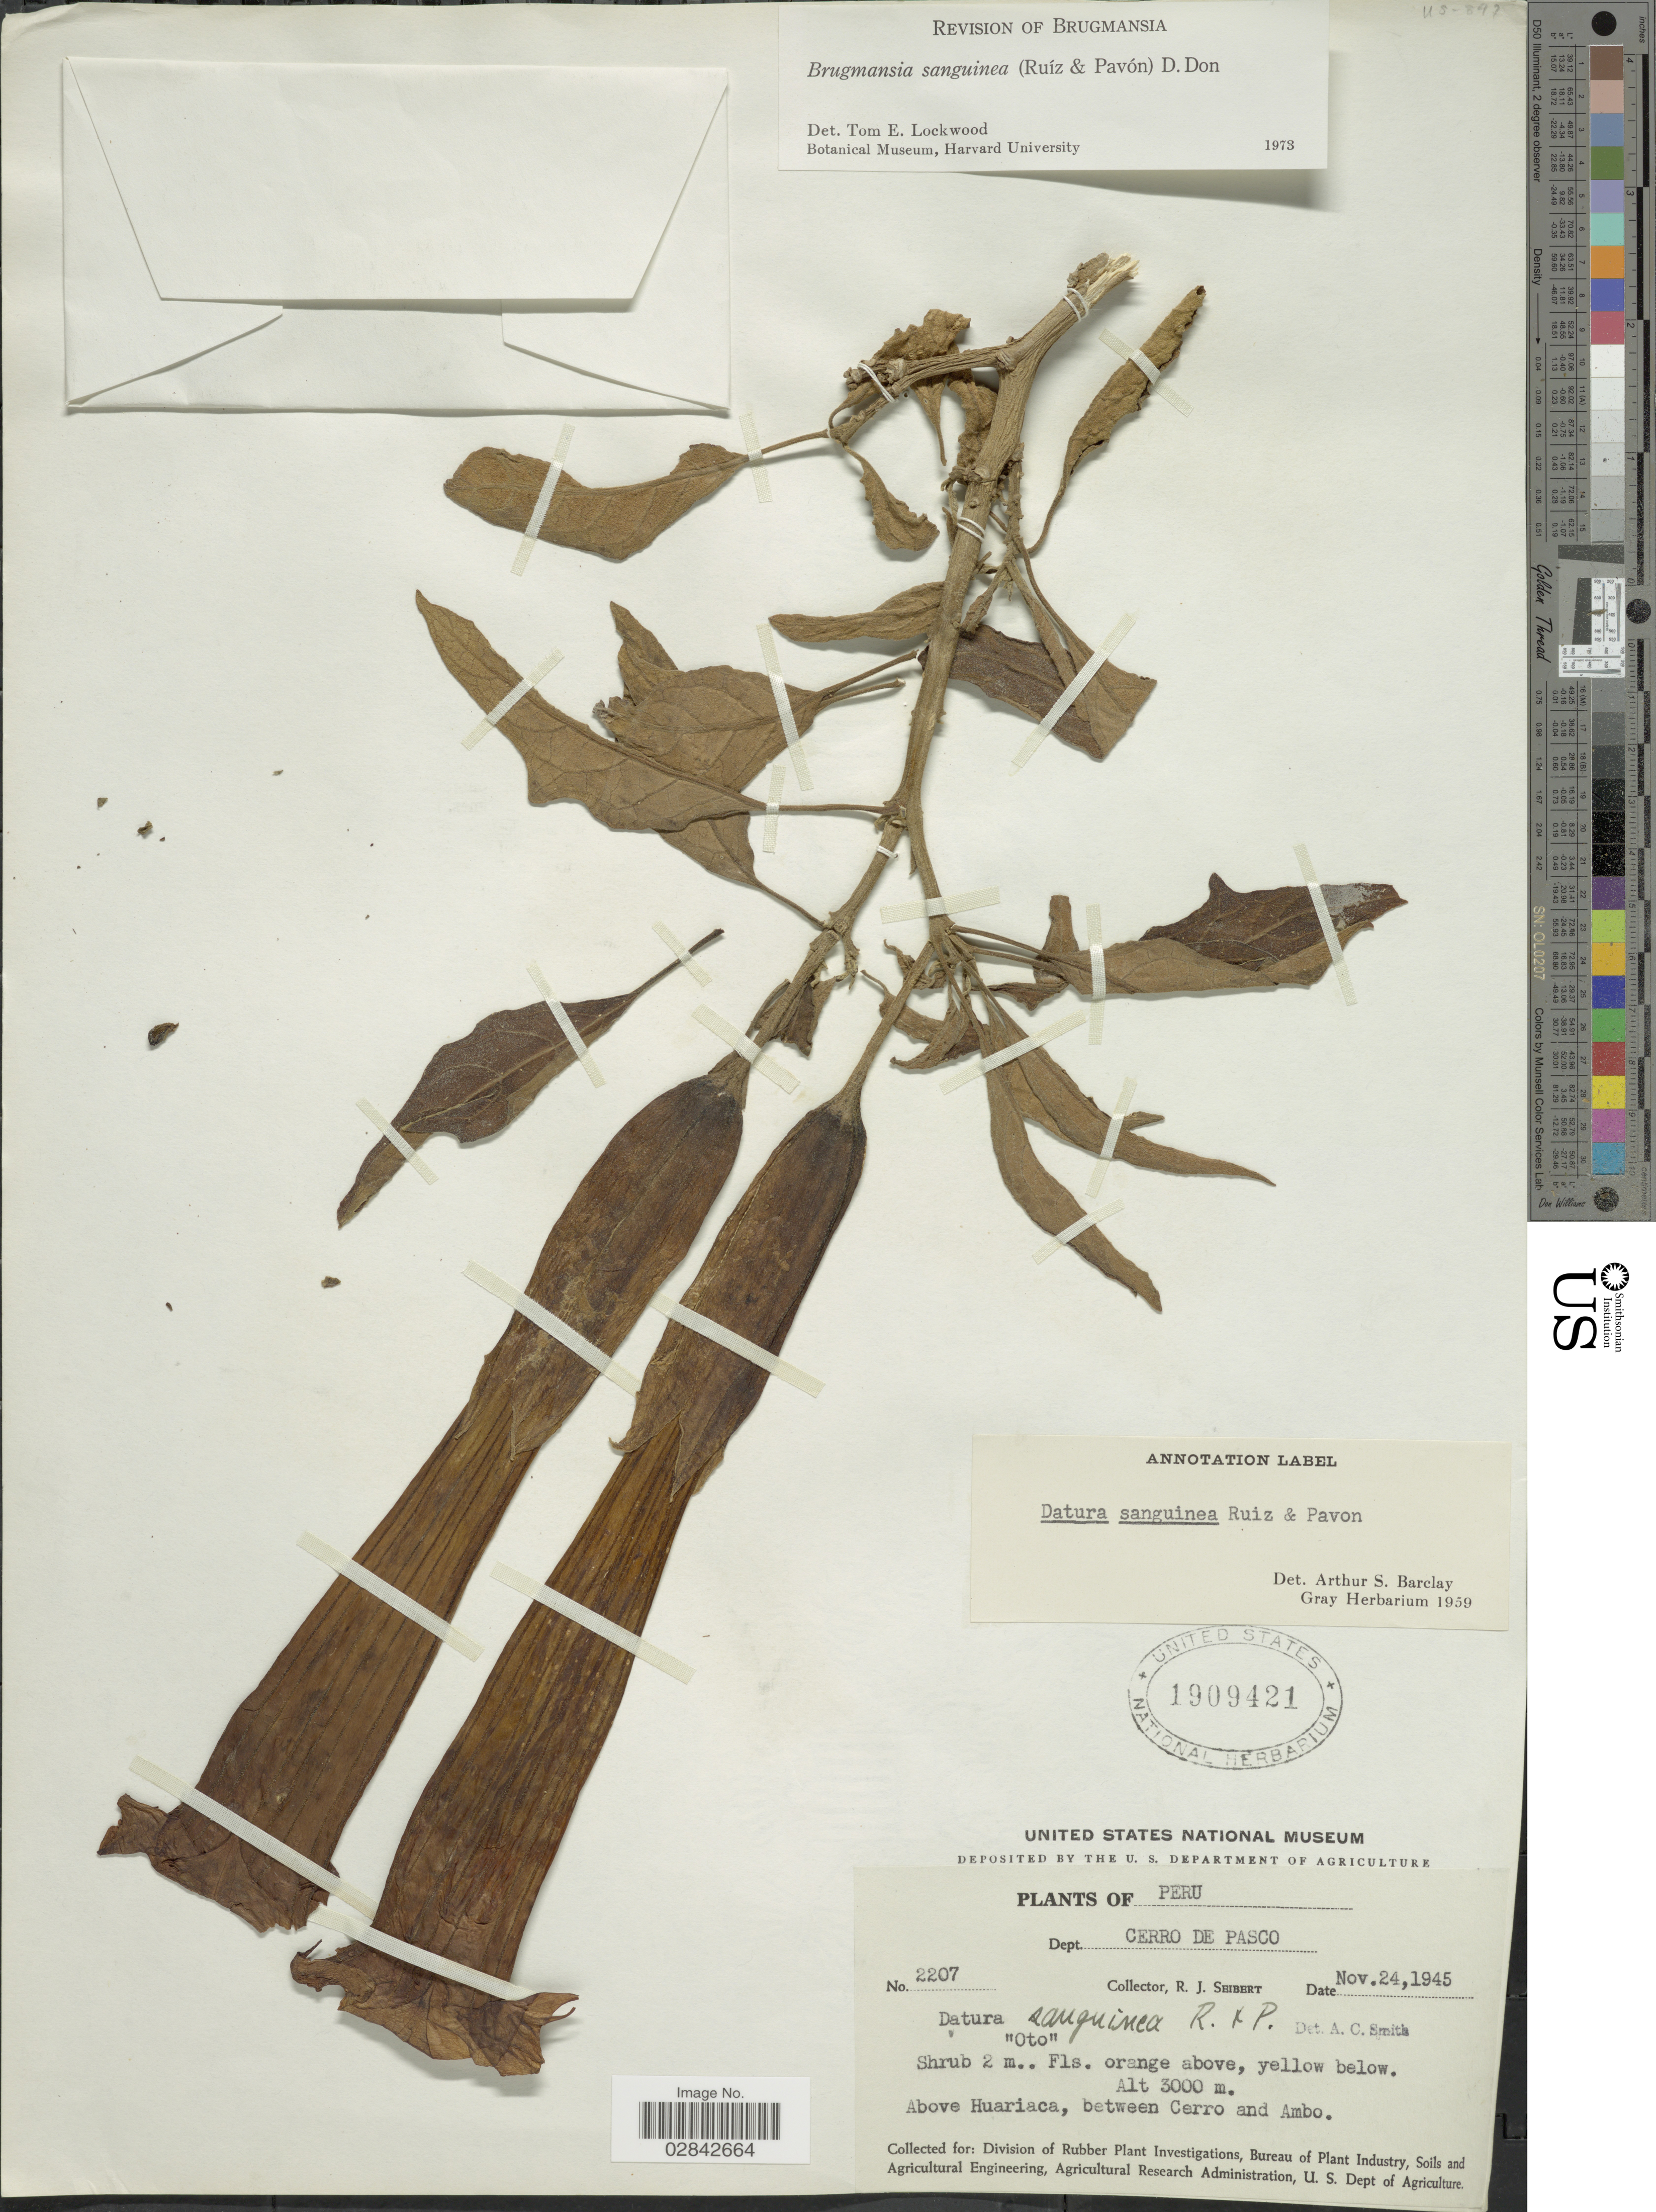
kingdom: Plantae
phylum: Tracheophyta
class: Magnoliopsida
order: Solanales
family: Solanaceae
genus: Brugmansia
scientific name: Brugmansia sanguinea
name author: (Ruiz & Pav.) D. Don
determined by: Lockwood, T. E.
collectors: R. J. Seibert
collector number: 2207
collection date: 1945-11-24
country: Peru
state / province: Pasco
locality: Dept. Cerro de Pasco. Above Huariaca, between Cerro and Ambo.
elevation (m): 3000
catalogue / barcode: US 1909421